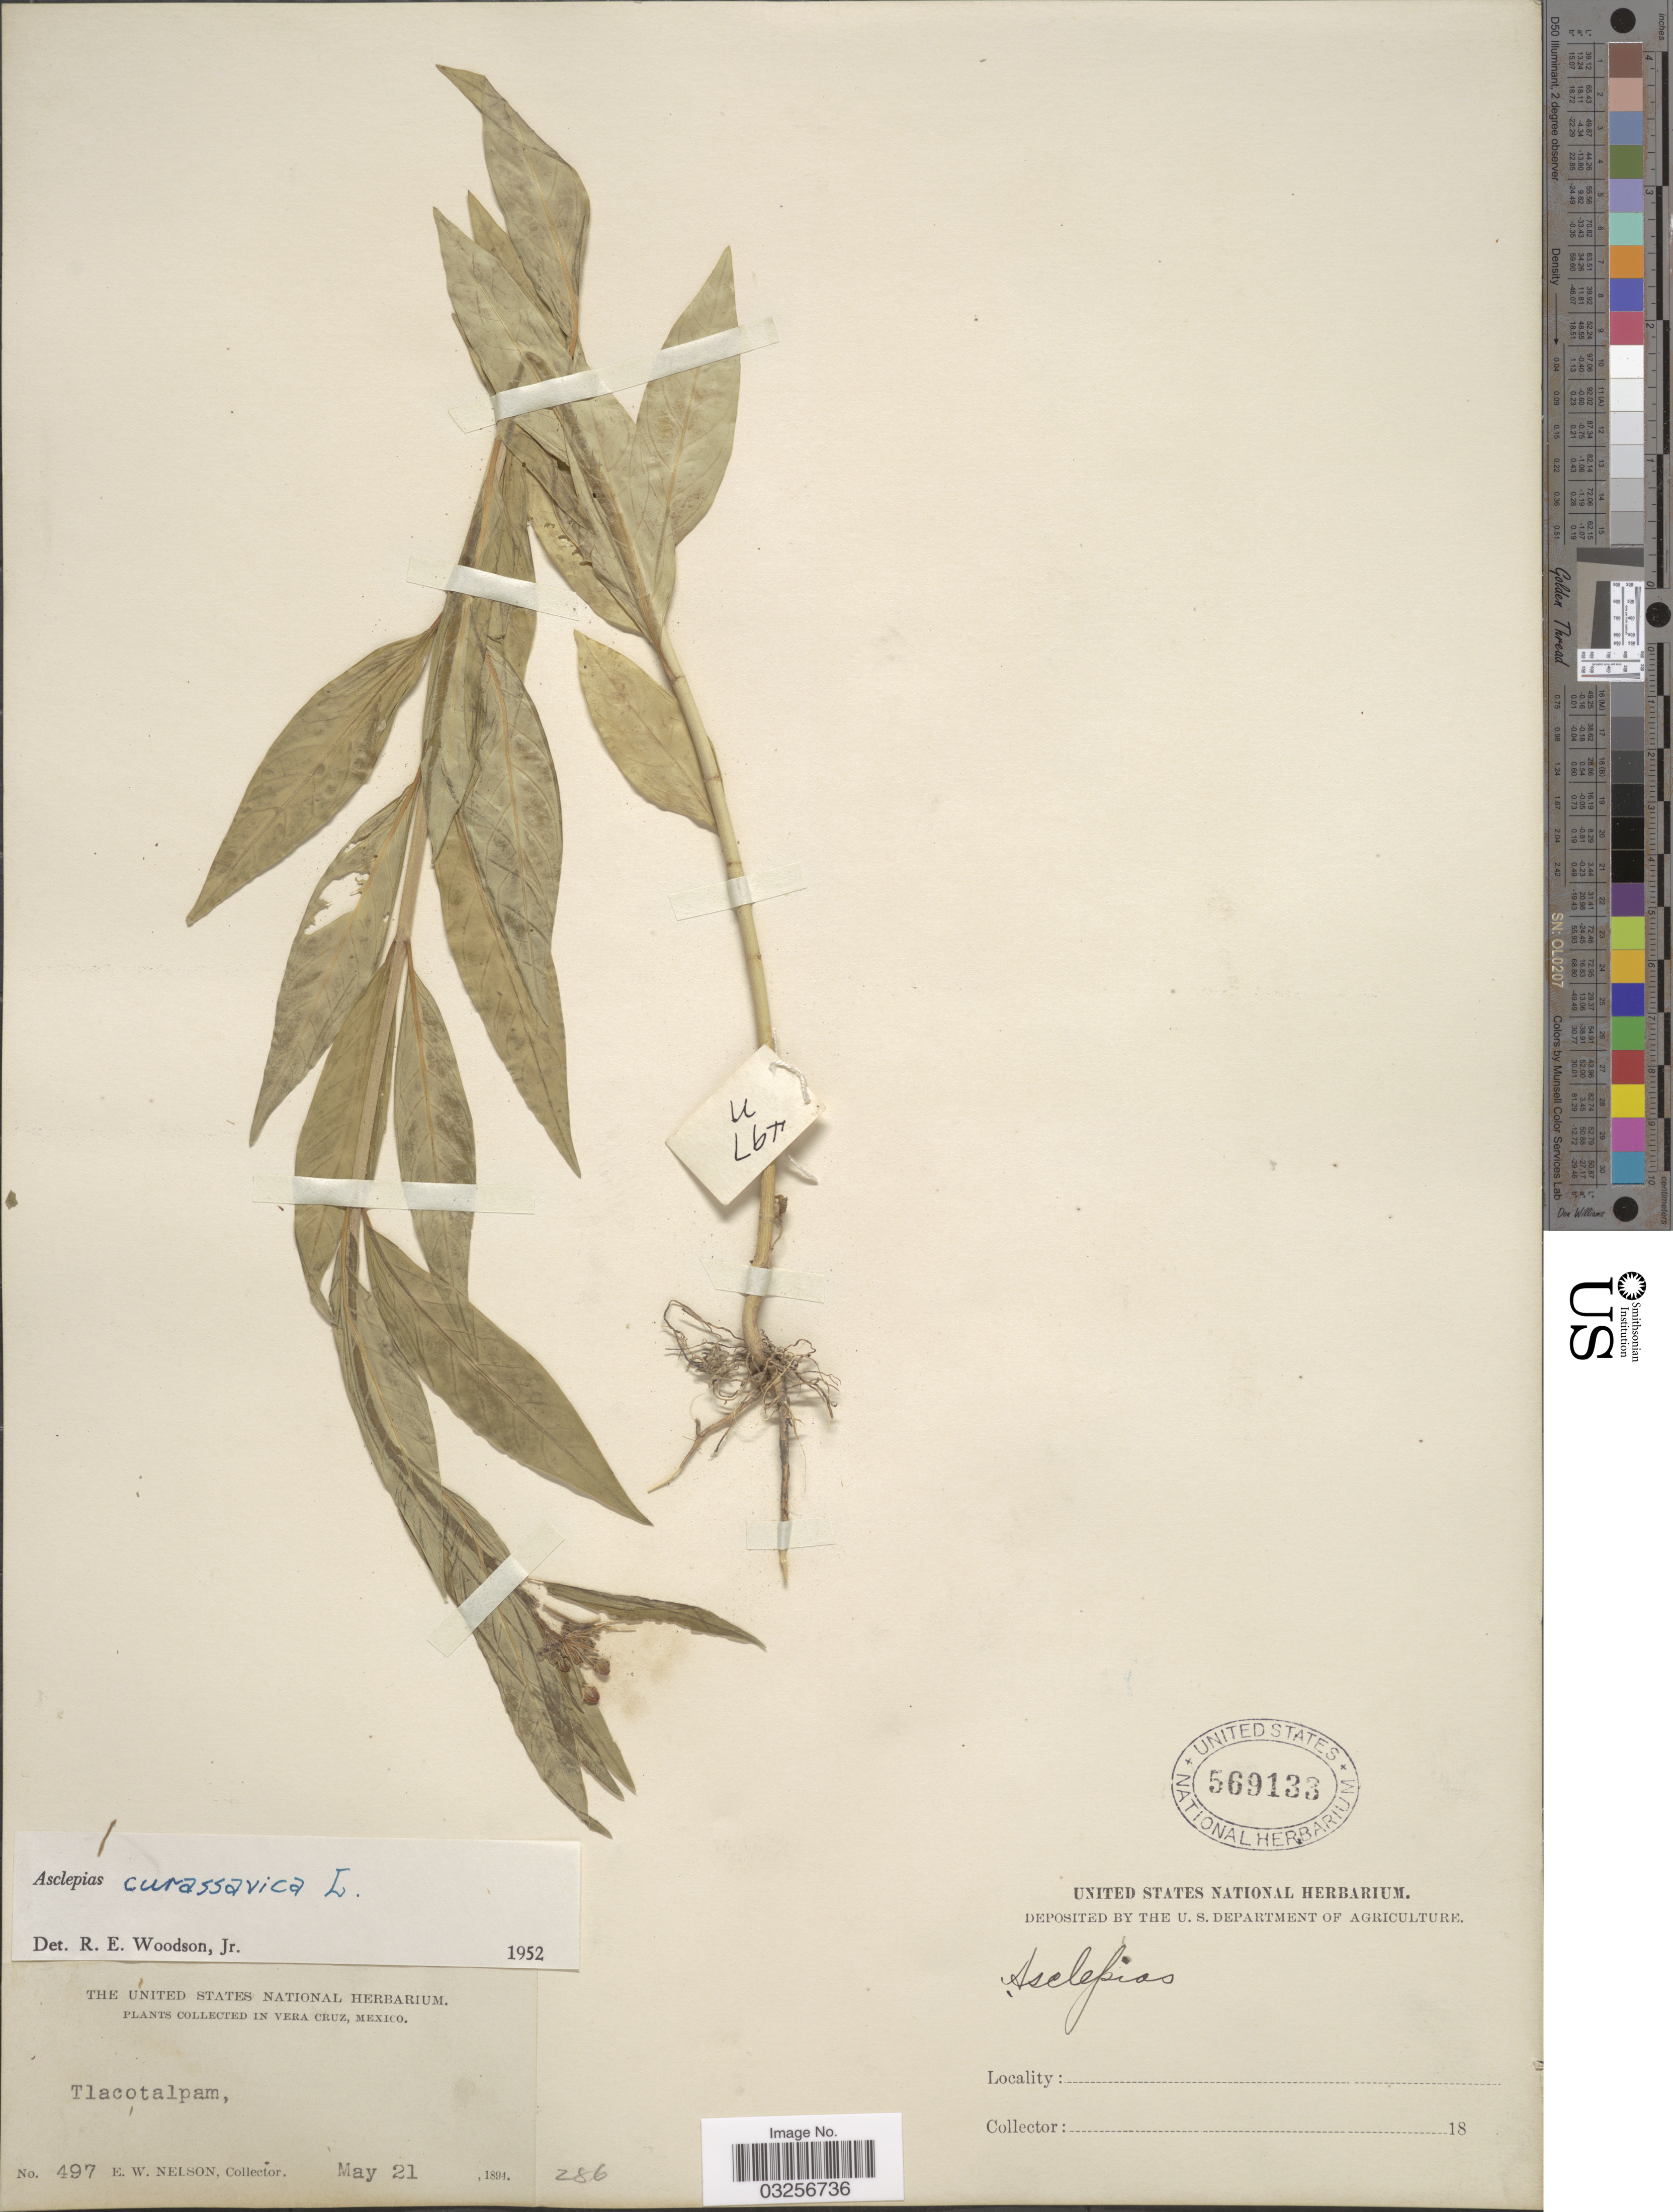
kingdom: Plantae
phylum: Tracheophyta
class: Magnoliopsida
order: Gentianales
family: Apocynaceae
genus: Asclepias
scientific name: Asclepias curassavica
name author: L.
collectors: E. W. Nelson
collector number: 497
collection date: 1894-05-21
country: Mexico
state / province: Veracruz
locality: Vera Cruz, Tlacotalpam.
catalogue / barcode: US 569133